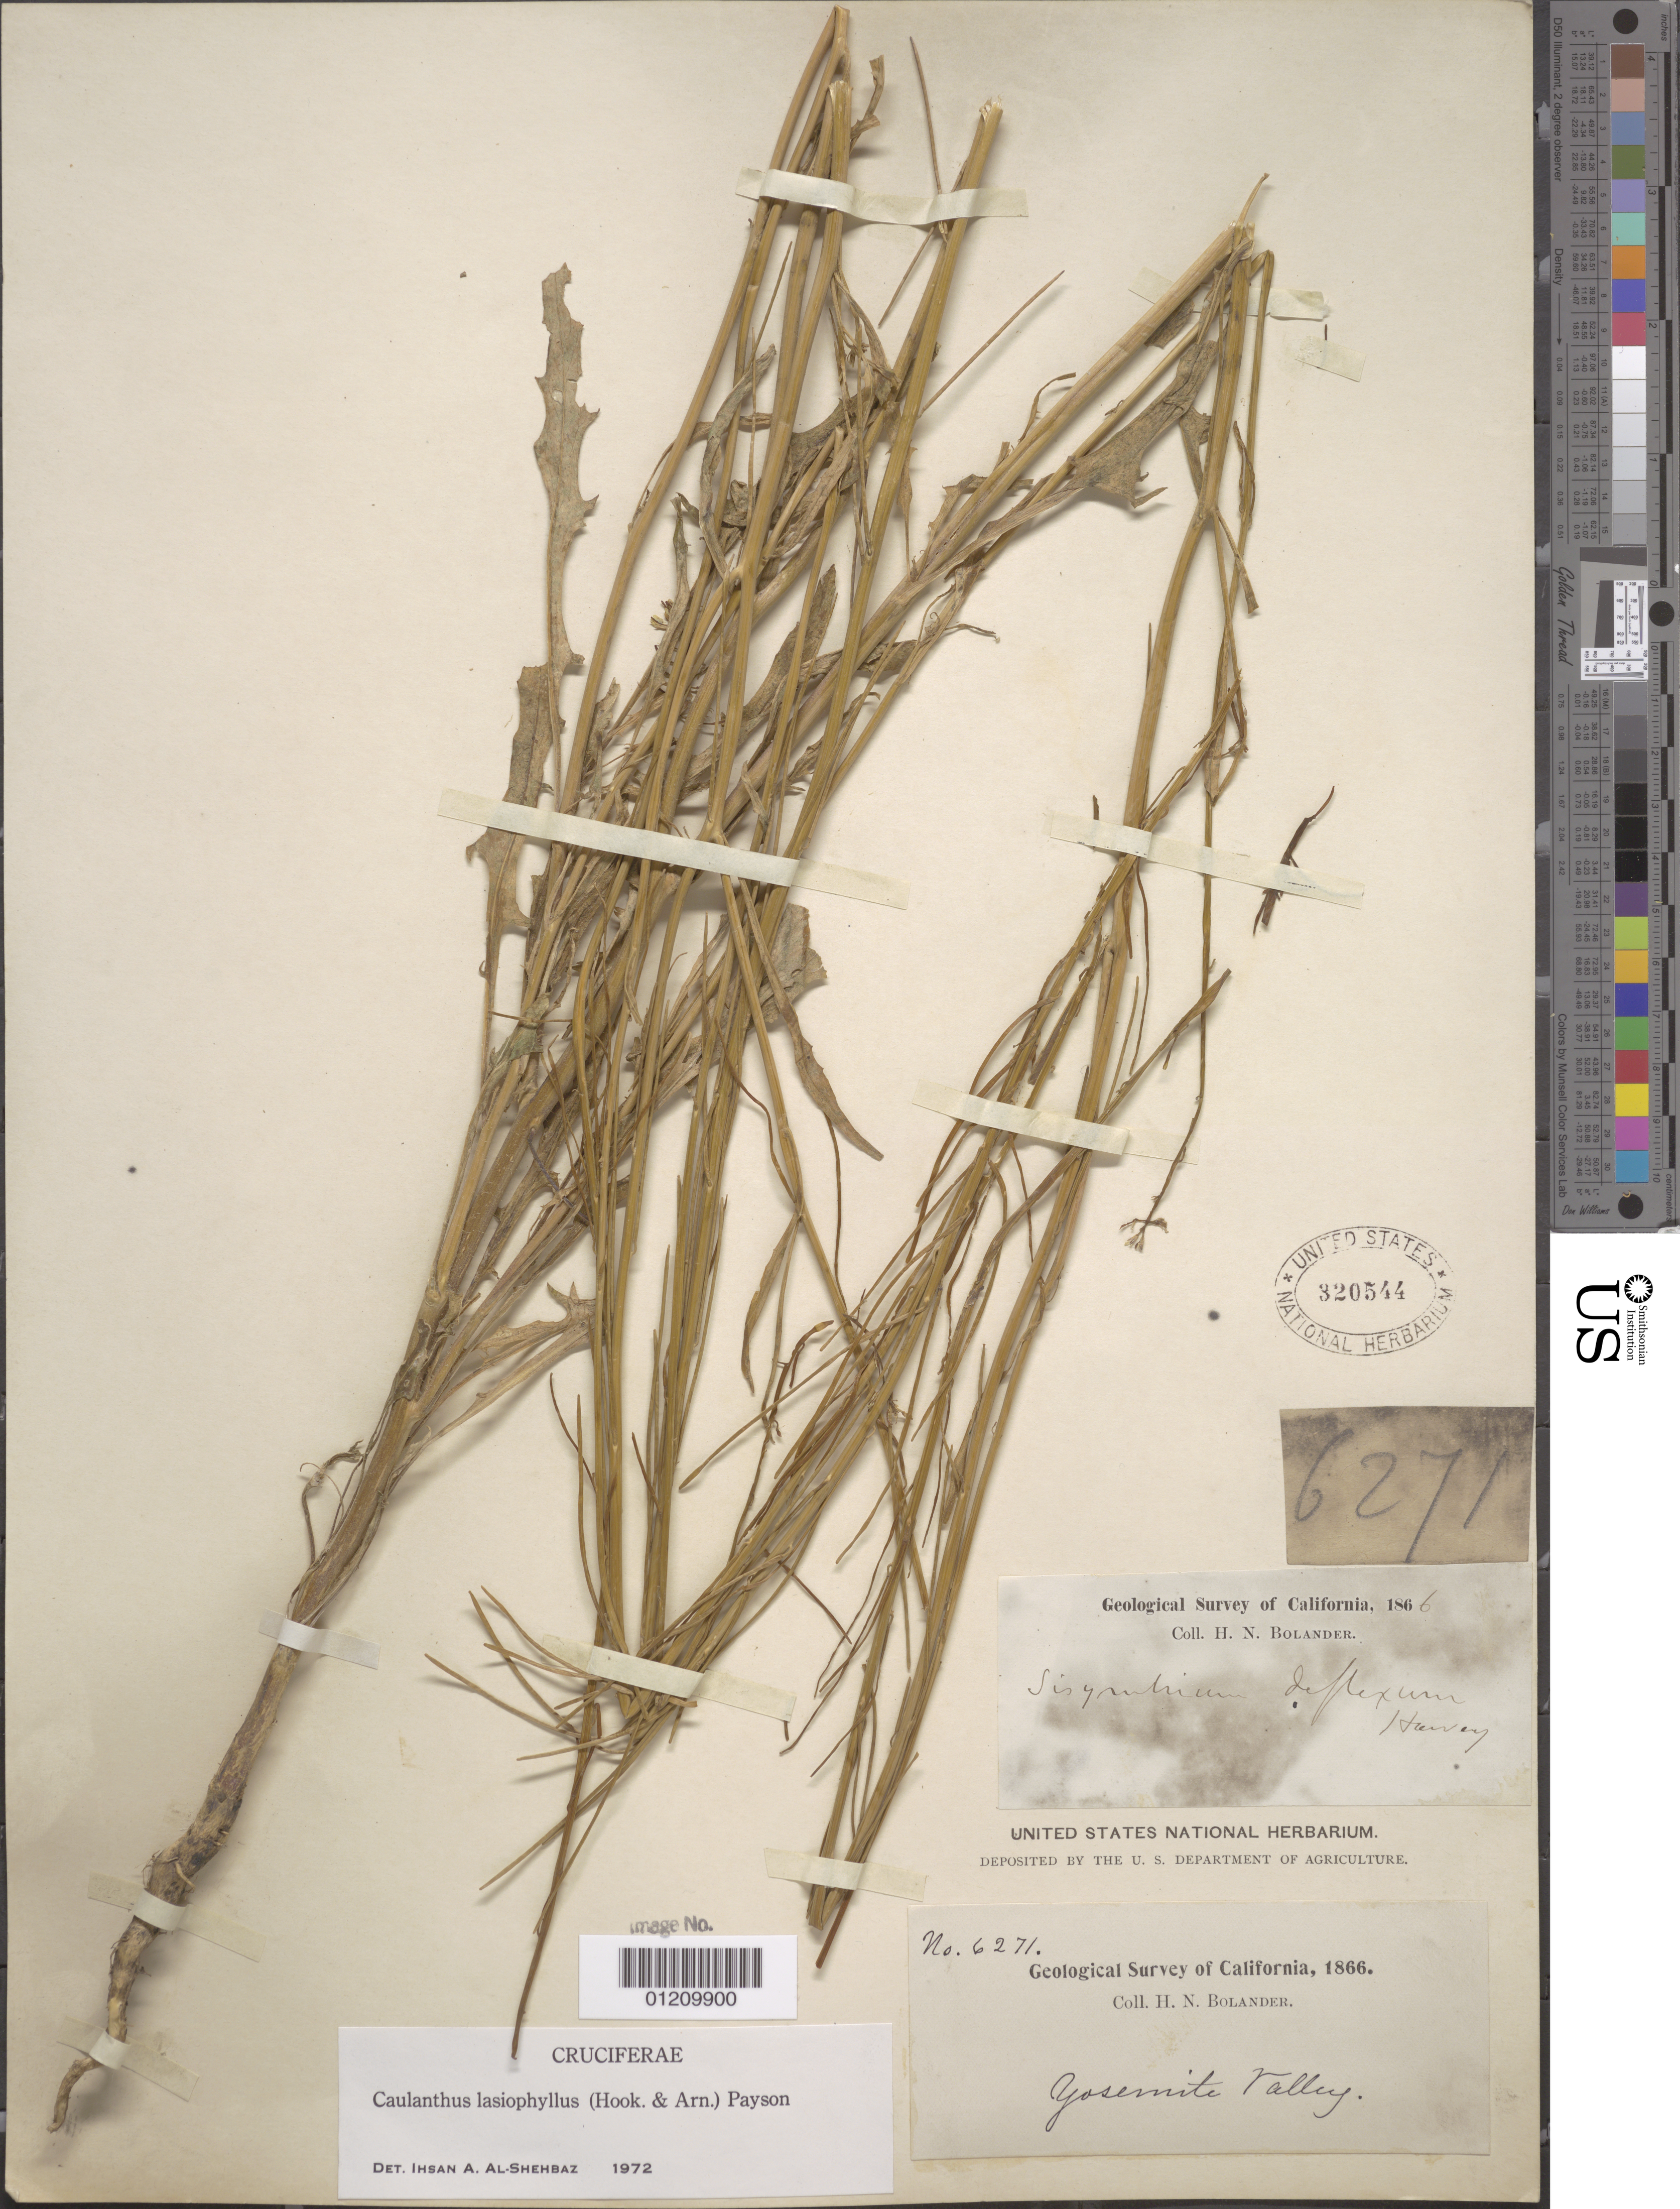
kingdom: Plantae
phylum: Tracheophyta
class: Magnoliopsida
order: Brassicales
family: Brassicaceae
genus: Caulanthus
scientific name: Caulanthus lasiophyllus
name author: (Hook. & Arn.) Payson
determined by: Al-Shehbaz, I. A., (MO), Missouri Botanical Garden (UNITED STATES)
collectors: H. Bolander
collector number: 6271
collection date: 1866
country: United States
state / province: California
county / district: Mariposa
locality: Yosemite Valley.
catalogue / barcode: US 320544